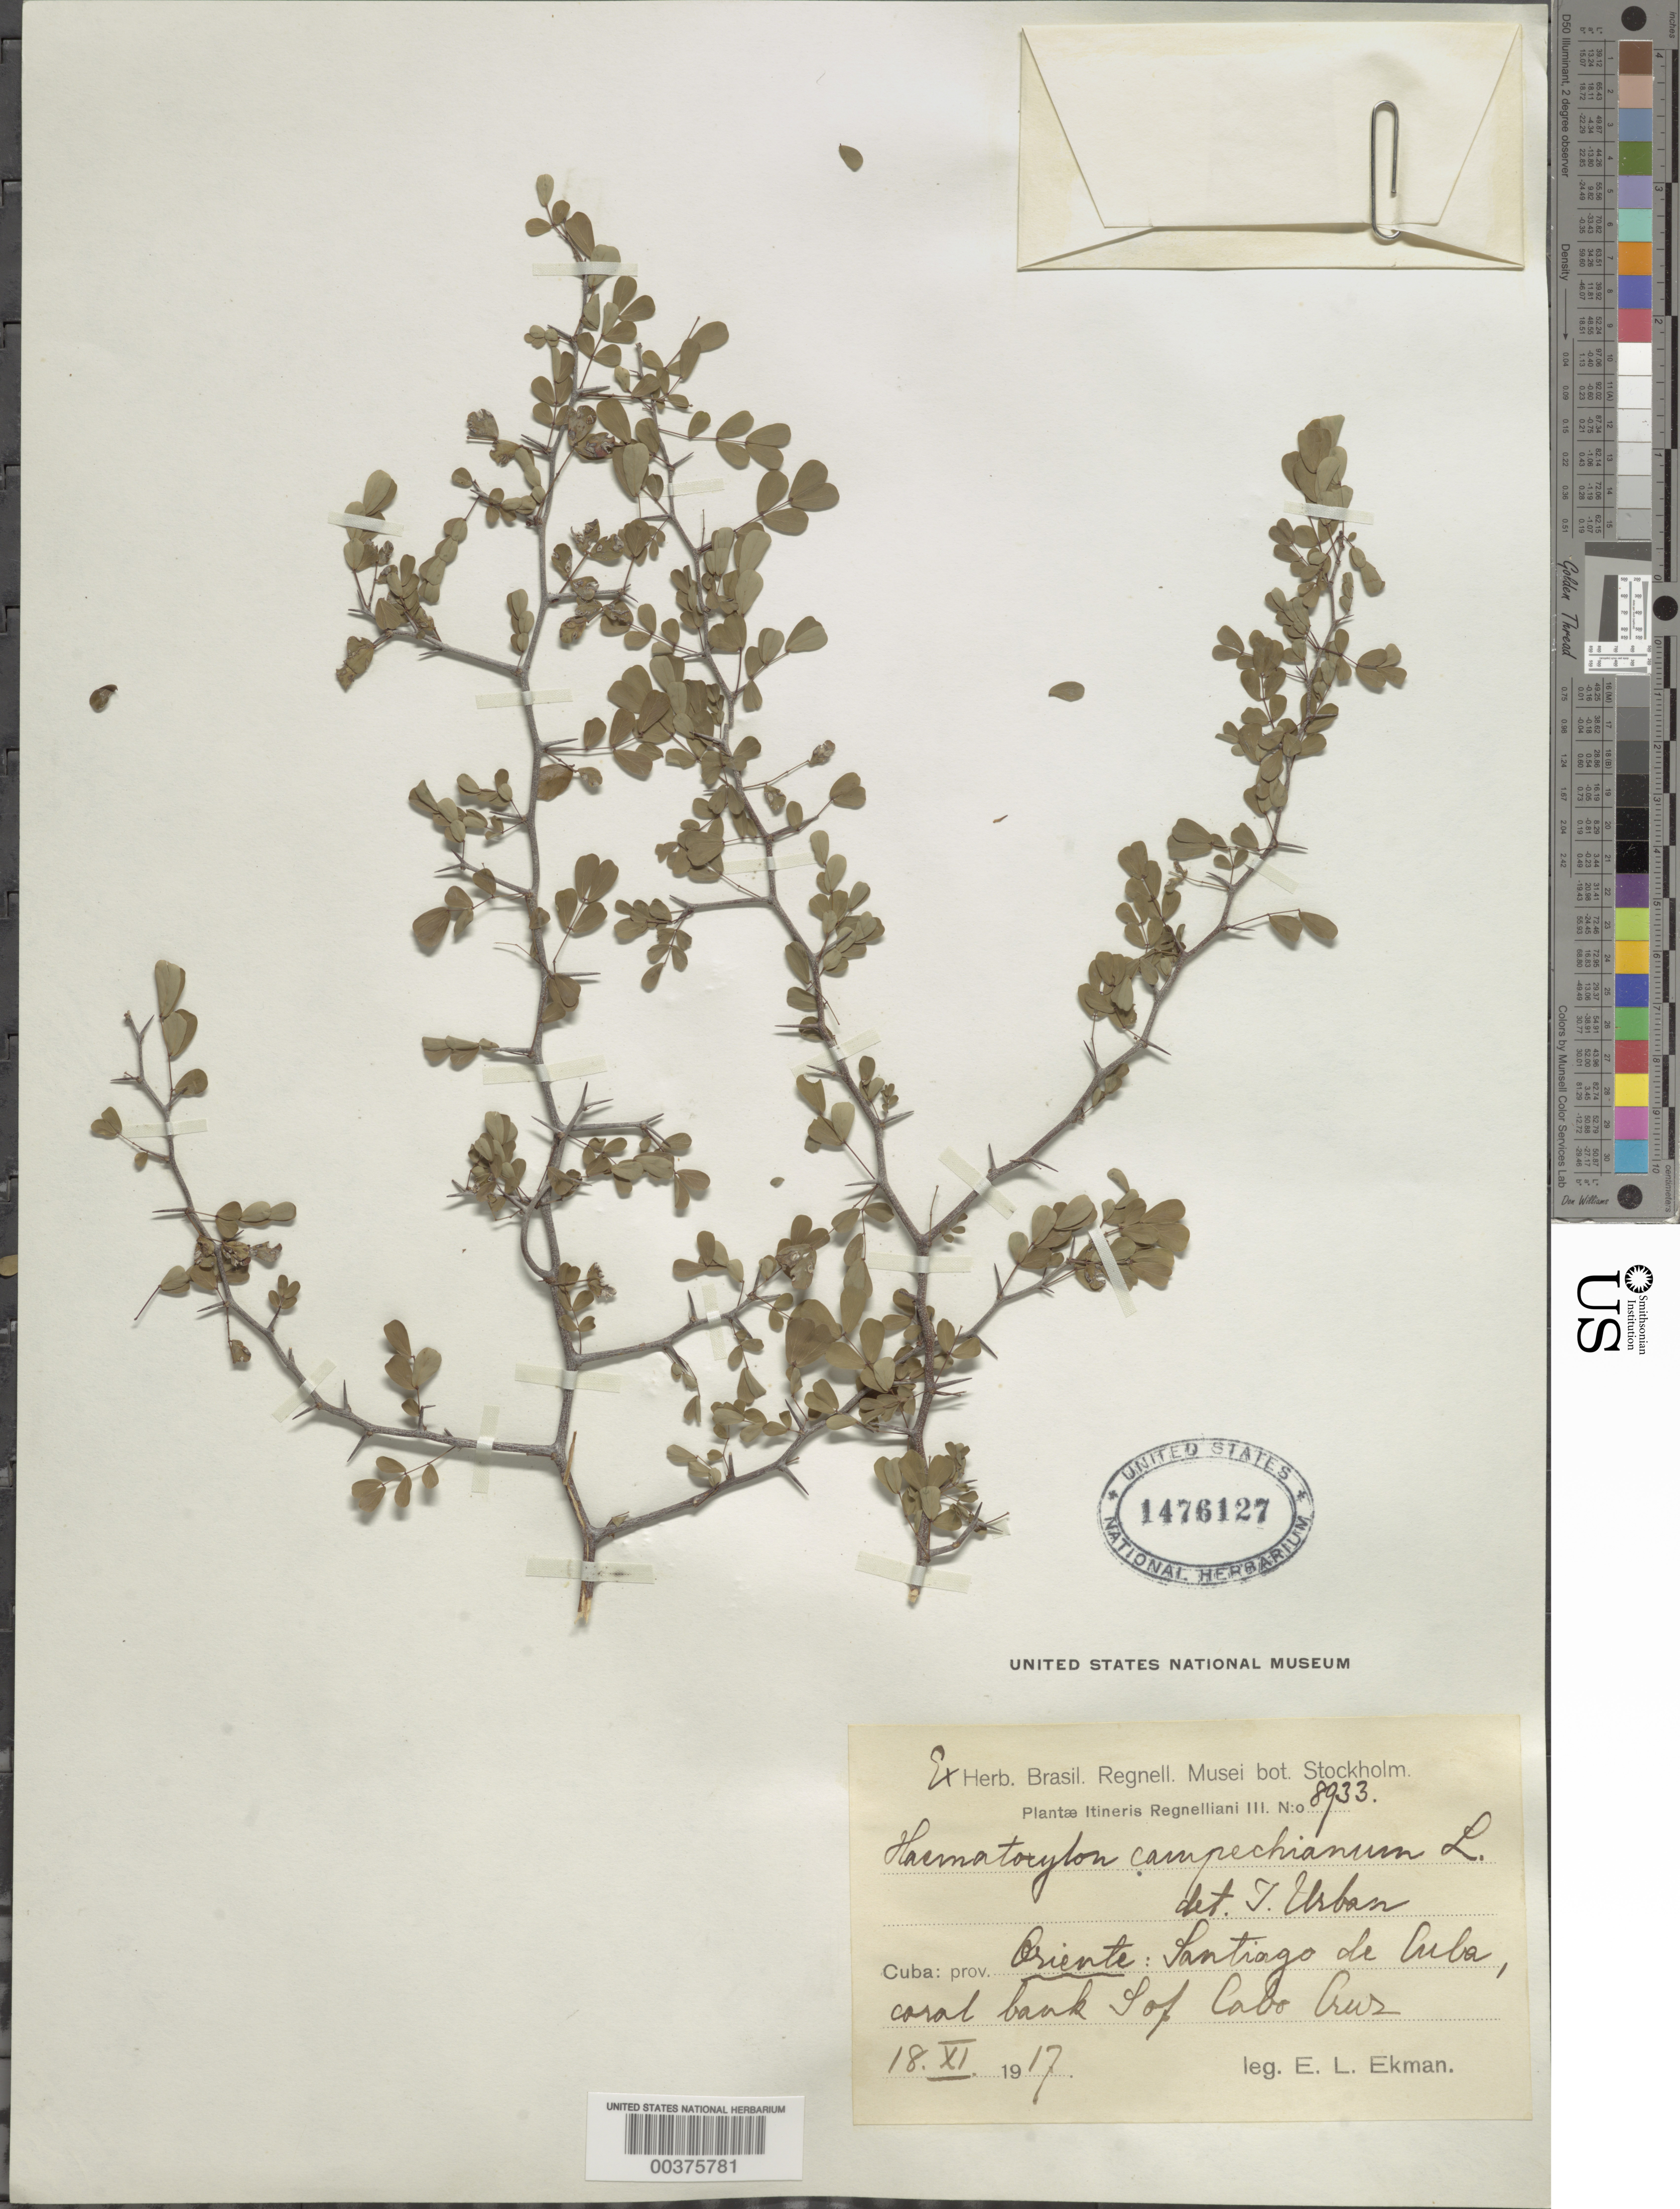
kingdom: Plantae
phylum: Tracheophyta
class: Magnoliopsida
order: Fabales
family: Fabaceae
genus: Haematoxylum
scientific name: Haematoxylum campechianum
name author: L.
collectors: E. L. Ekman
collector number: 8933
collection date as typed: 18 Nov 1917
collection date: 1917-11-18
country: Cuba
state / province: Oriente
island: Greater Antilles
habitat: Coral bank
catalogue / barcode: US 1476127